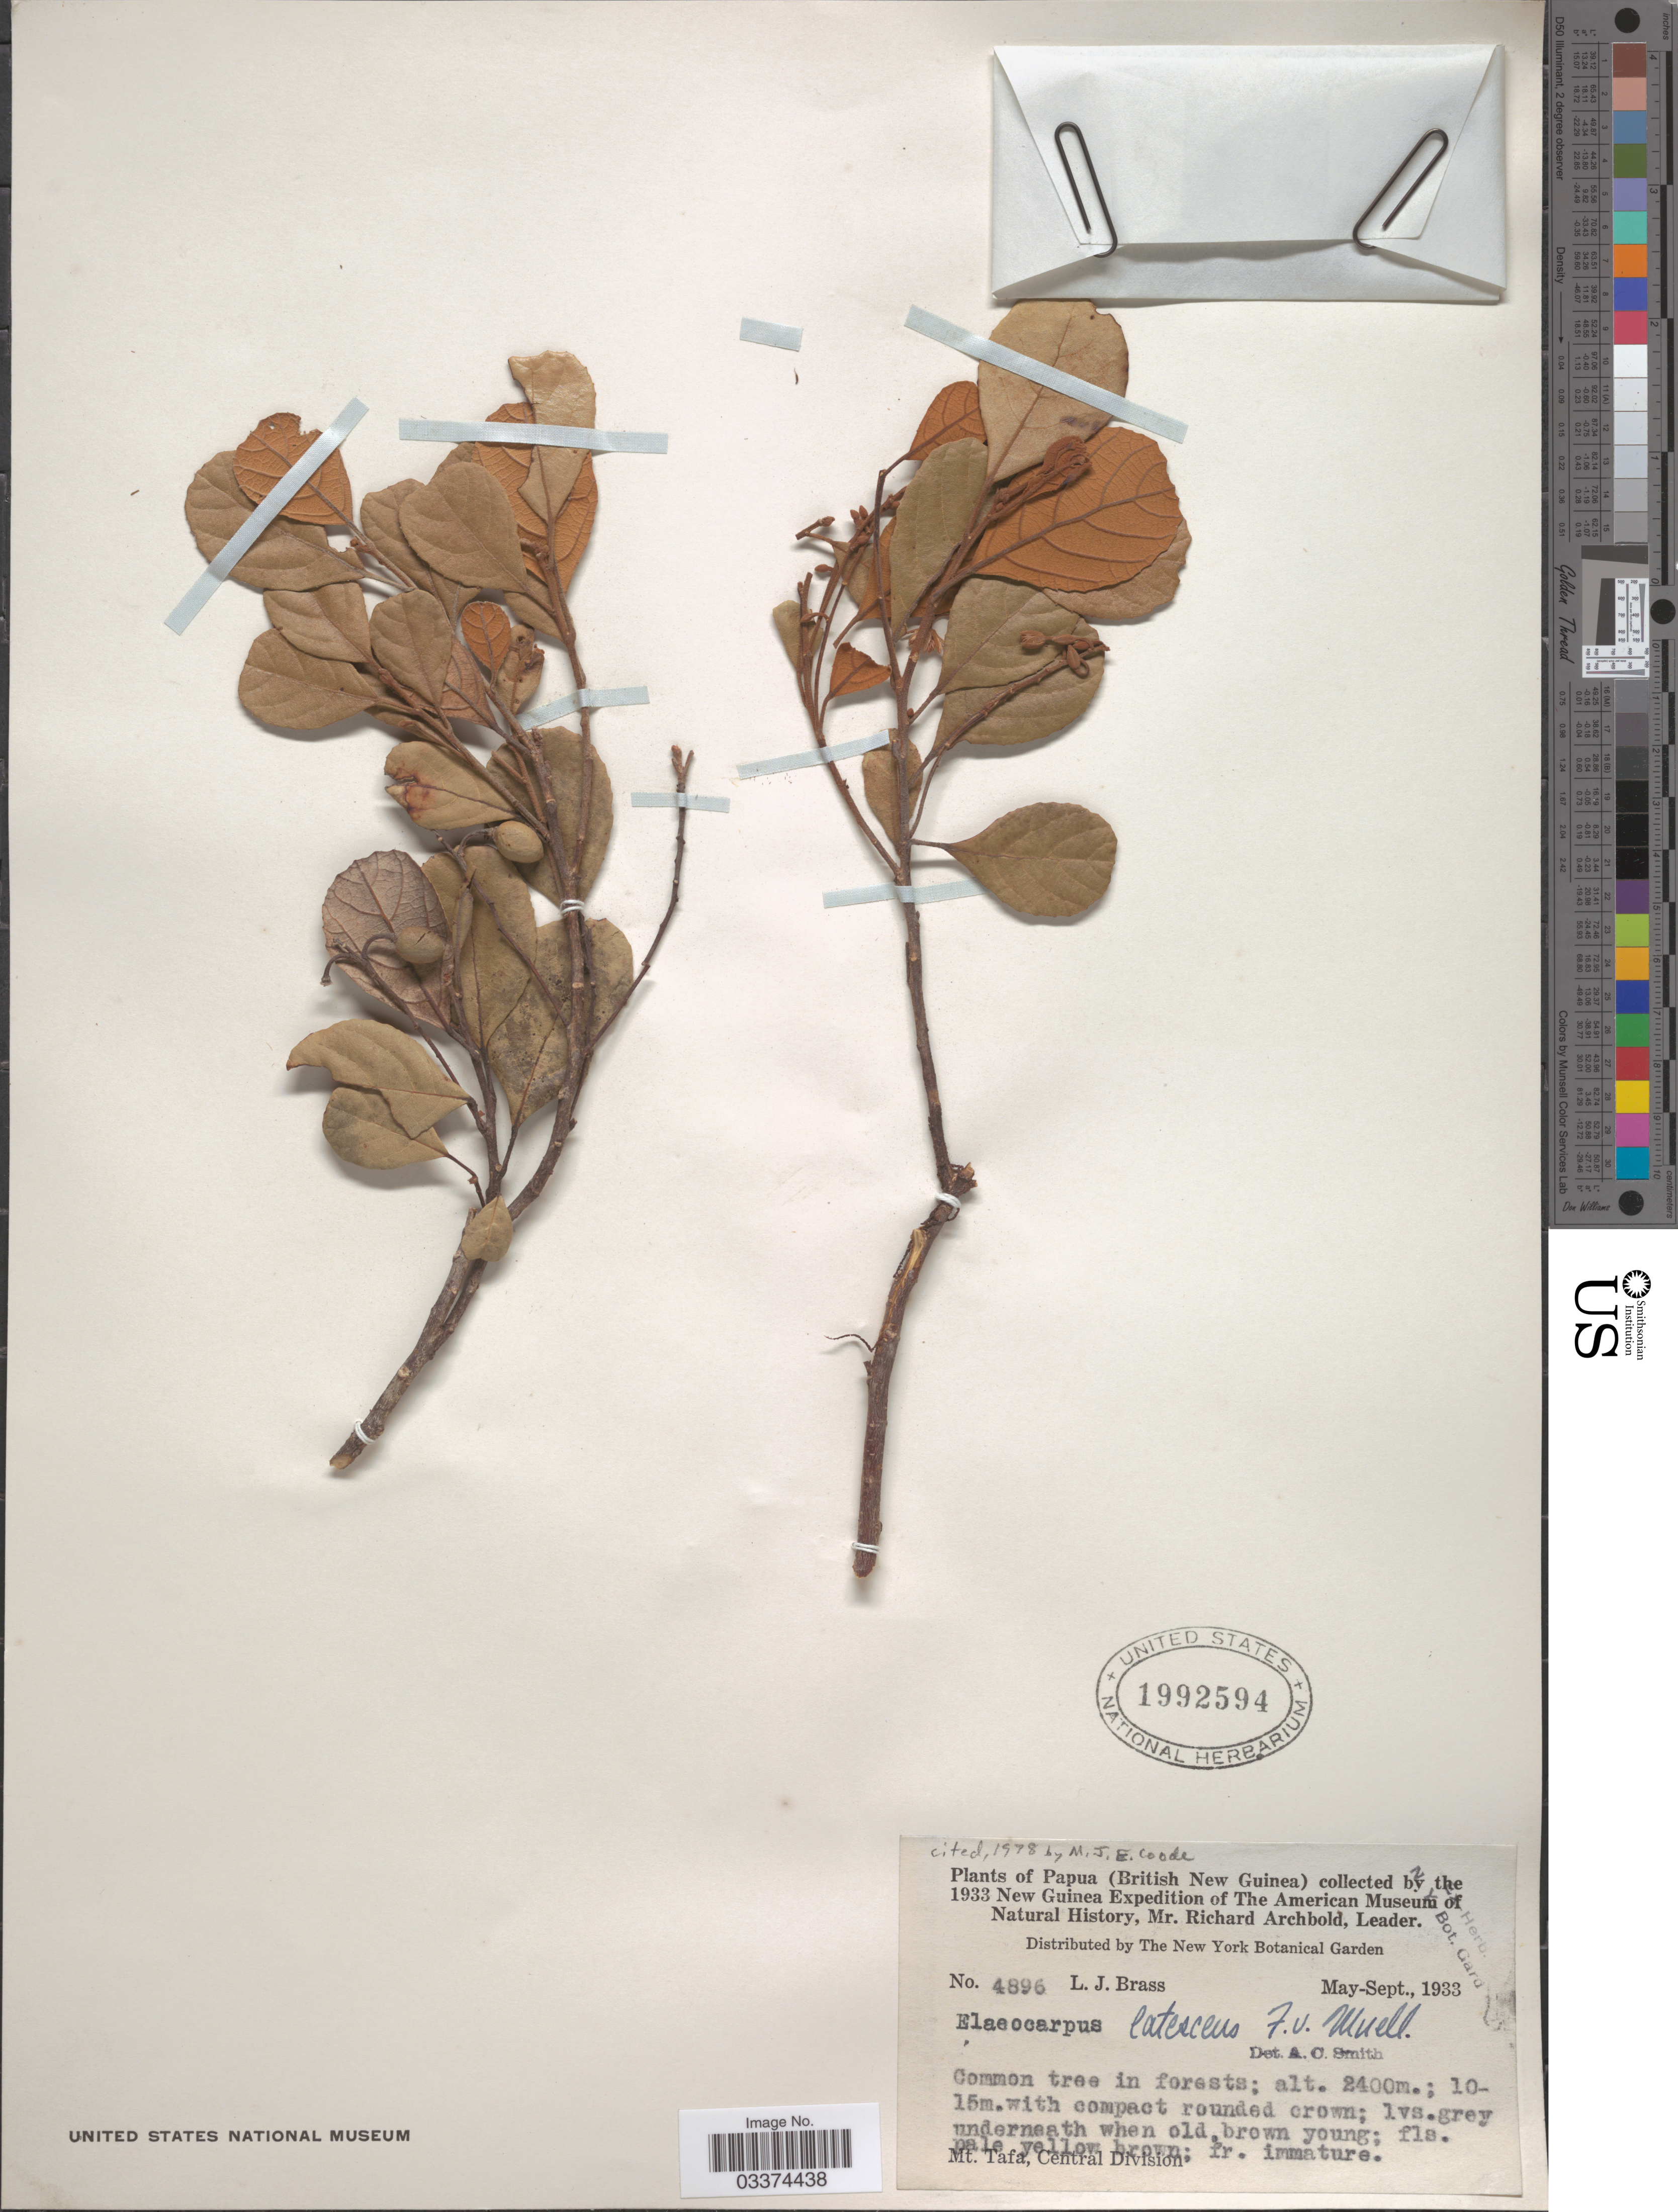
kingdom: Plantae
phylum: Tracheophyta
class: Magnoliopsida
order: Oxalidales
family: Elaeocarpaceae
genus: Elaeocarpus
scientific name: Elaeocarpus latescens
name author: F. Muell.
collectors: L. J. Brass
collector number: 4896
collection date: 1933-05/1933-09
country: Papua New Guinea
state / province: Central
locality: Papua (British New Guinea), Mt. Tafa, Central Division.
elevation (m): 2400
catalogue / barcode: US 1992594